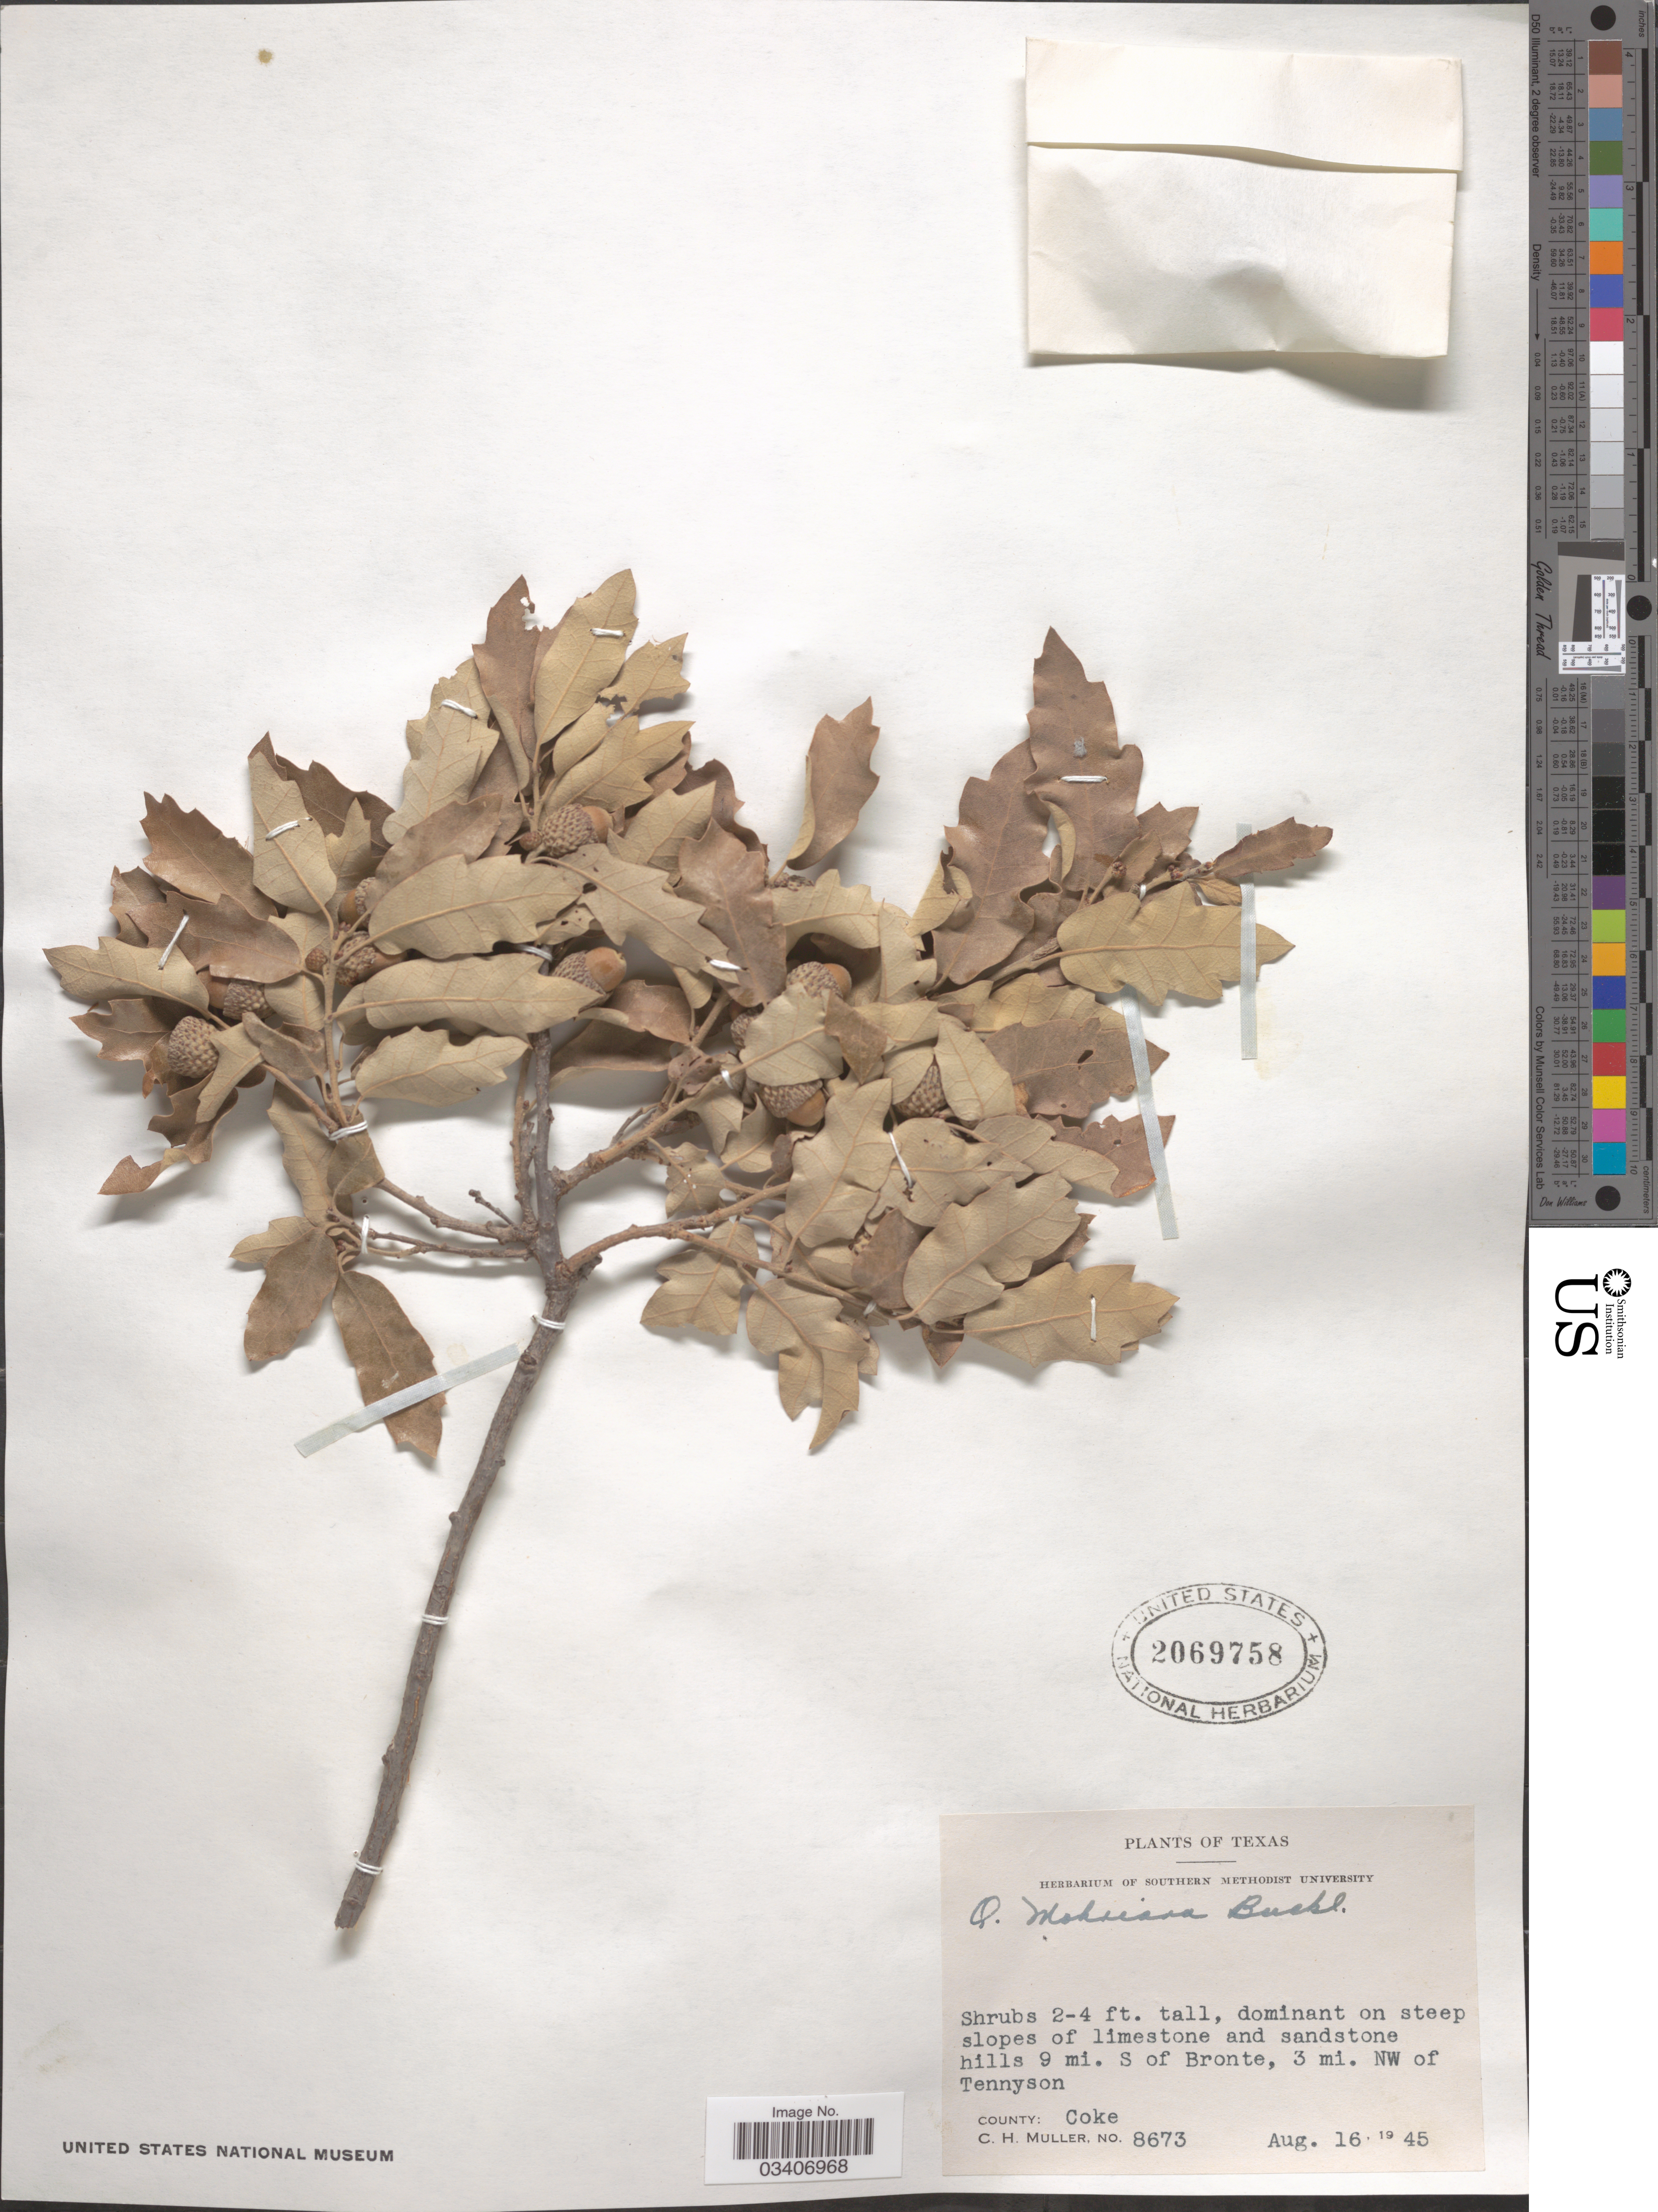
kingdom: Plantae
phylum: Tracheophyta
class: Magnoliopsida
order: Fagales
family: Fagaceae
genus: Quercus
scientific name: Quercus mohriana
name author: Buckley ex Rydb.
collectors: C. H. Mueller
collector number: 8673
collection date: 1945-08-16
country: United States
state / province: Texas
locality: Dominant on steep slopes of limestone and sandstone hills 9 mi. S of Bronte, 3 mi. NW of Tennyson. County: Coke.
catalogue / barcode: US 2069758